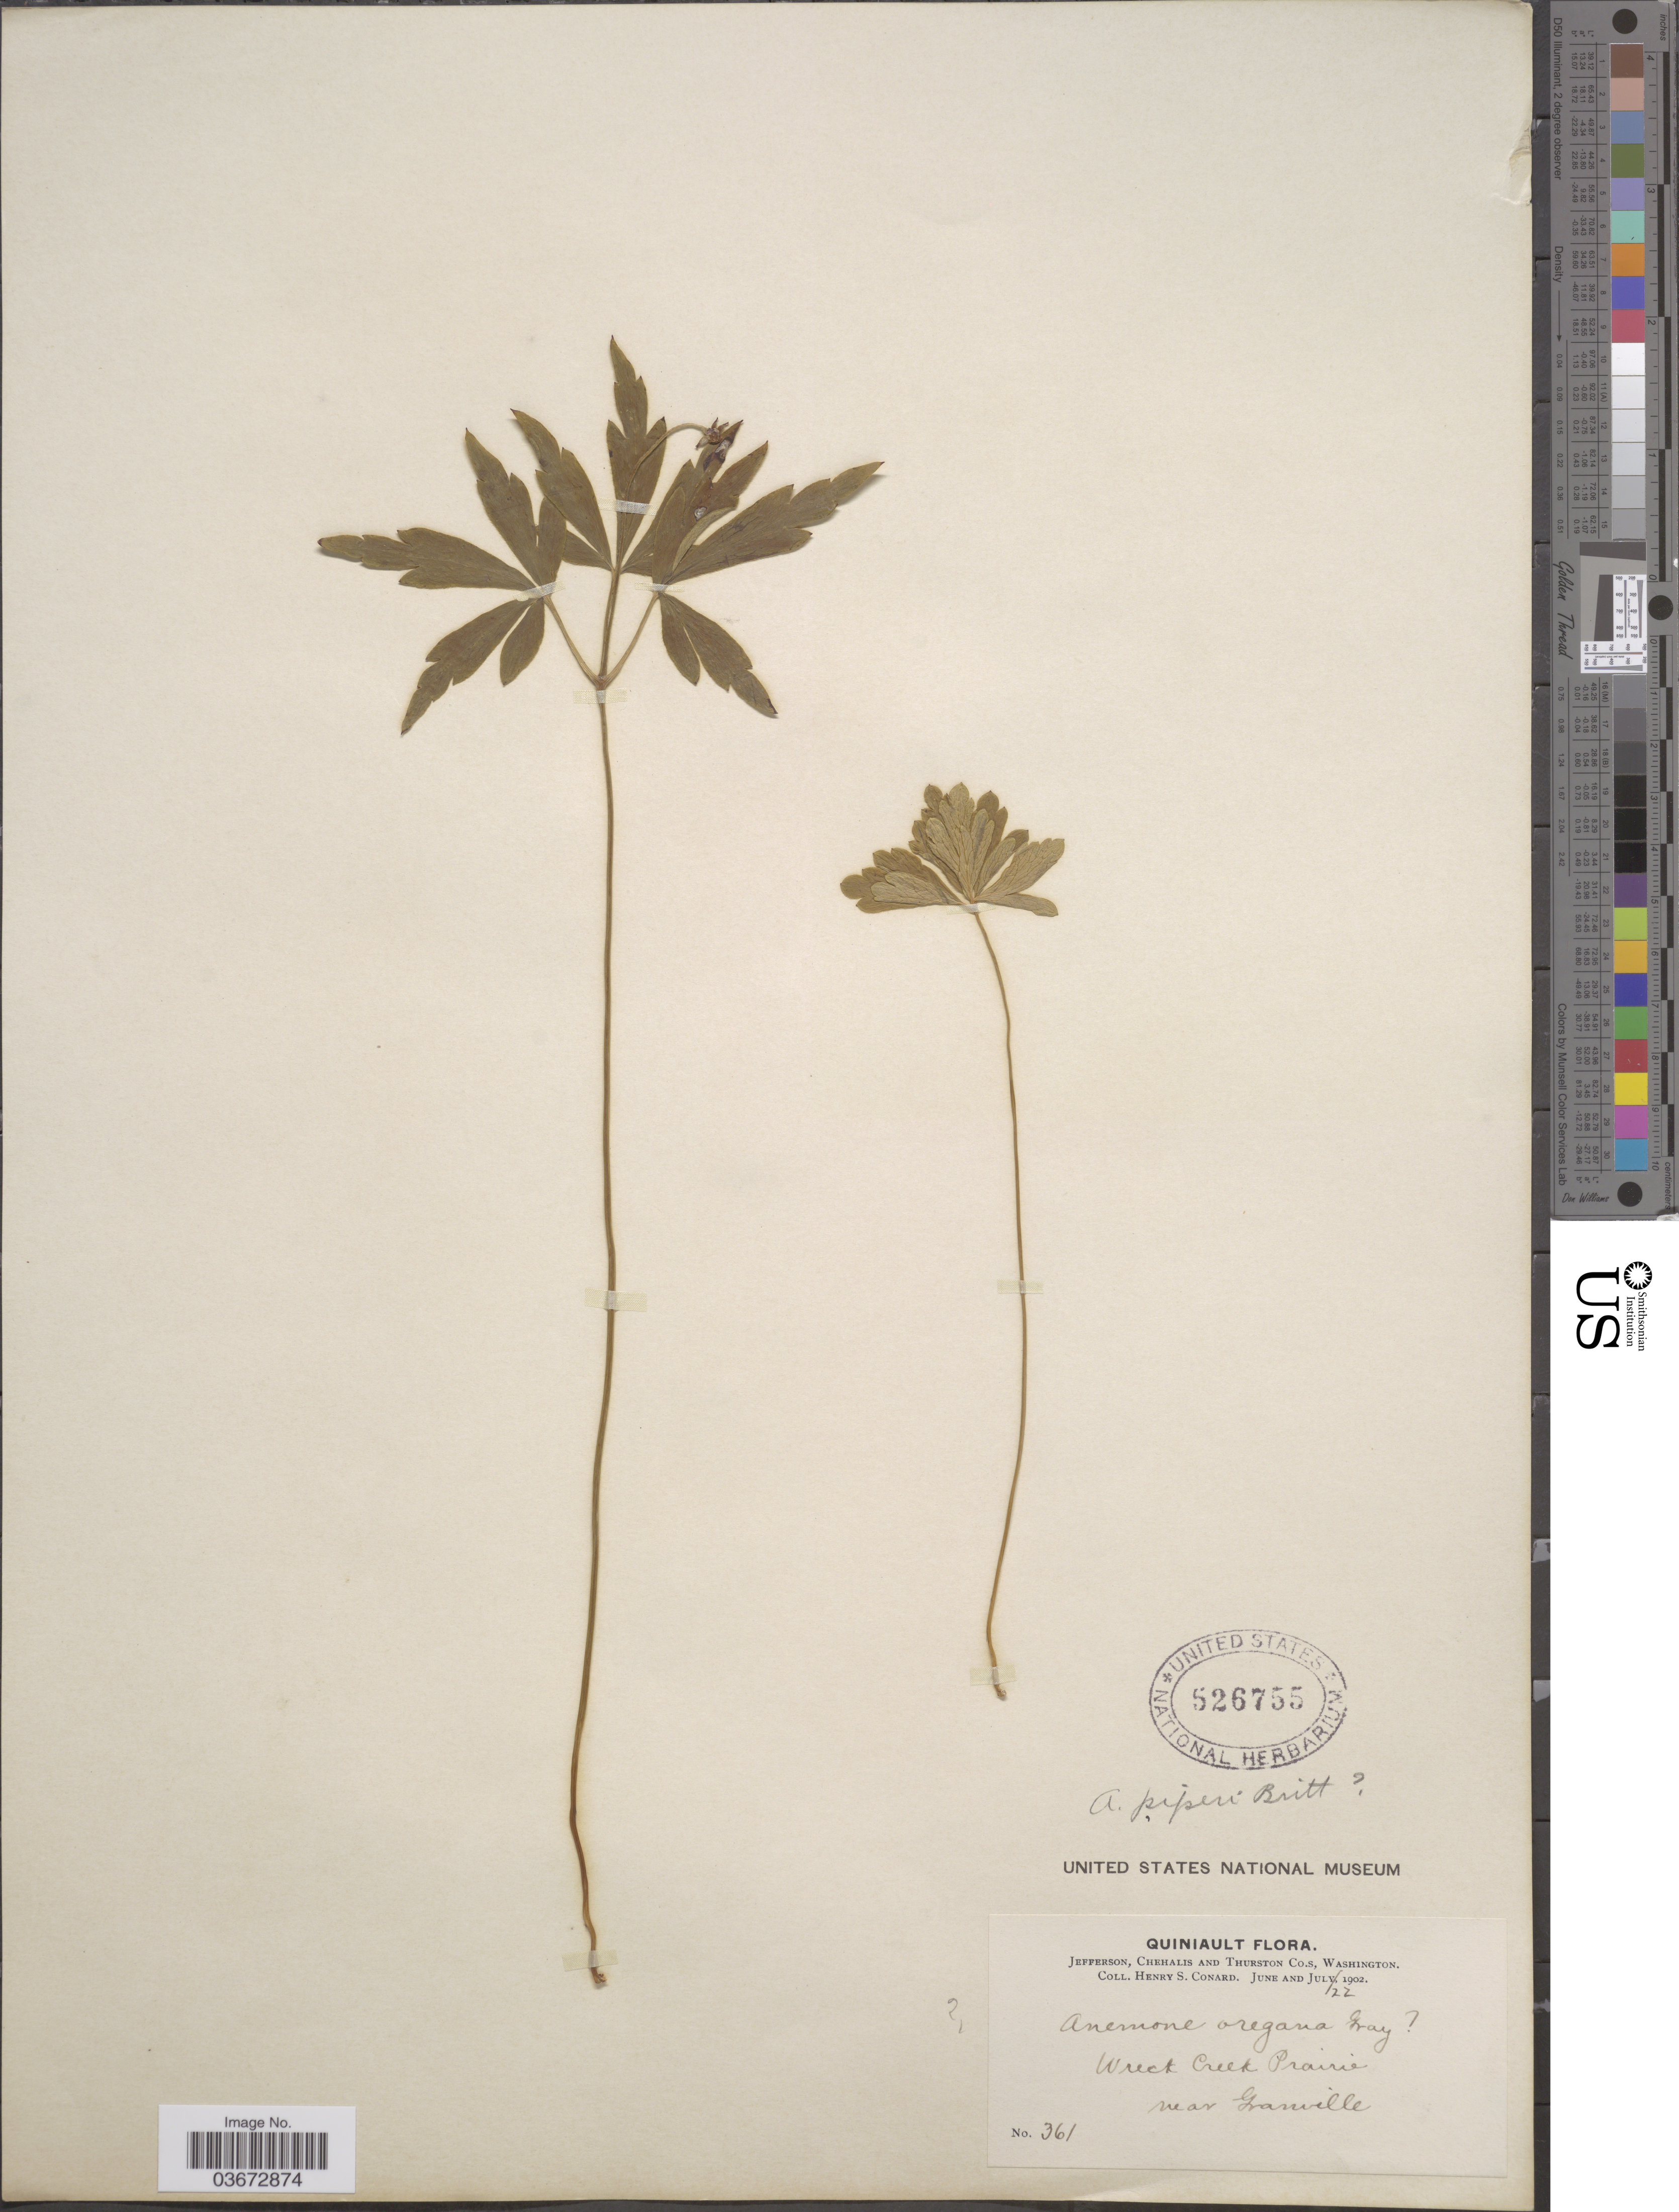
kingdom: Plantae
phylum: Tracheophyta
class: Magnoliopsida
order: Ranunculales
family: Ranunculaceae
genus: Anemone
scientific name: Anemone quinquefolia var. oregana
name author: (A. Gray) B.L. Rob.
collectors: H. S. Conard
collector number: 361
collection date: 1902-07-22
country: United States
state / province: Washington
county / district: Thurston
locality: Quiniault. Jefferson, Chehalis and Thurston Co.s. Wreck Creek Prairie near Granville.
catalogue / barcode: US 526755